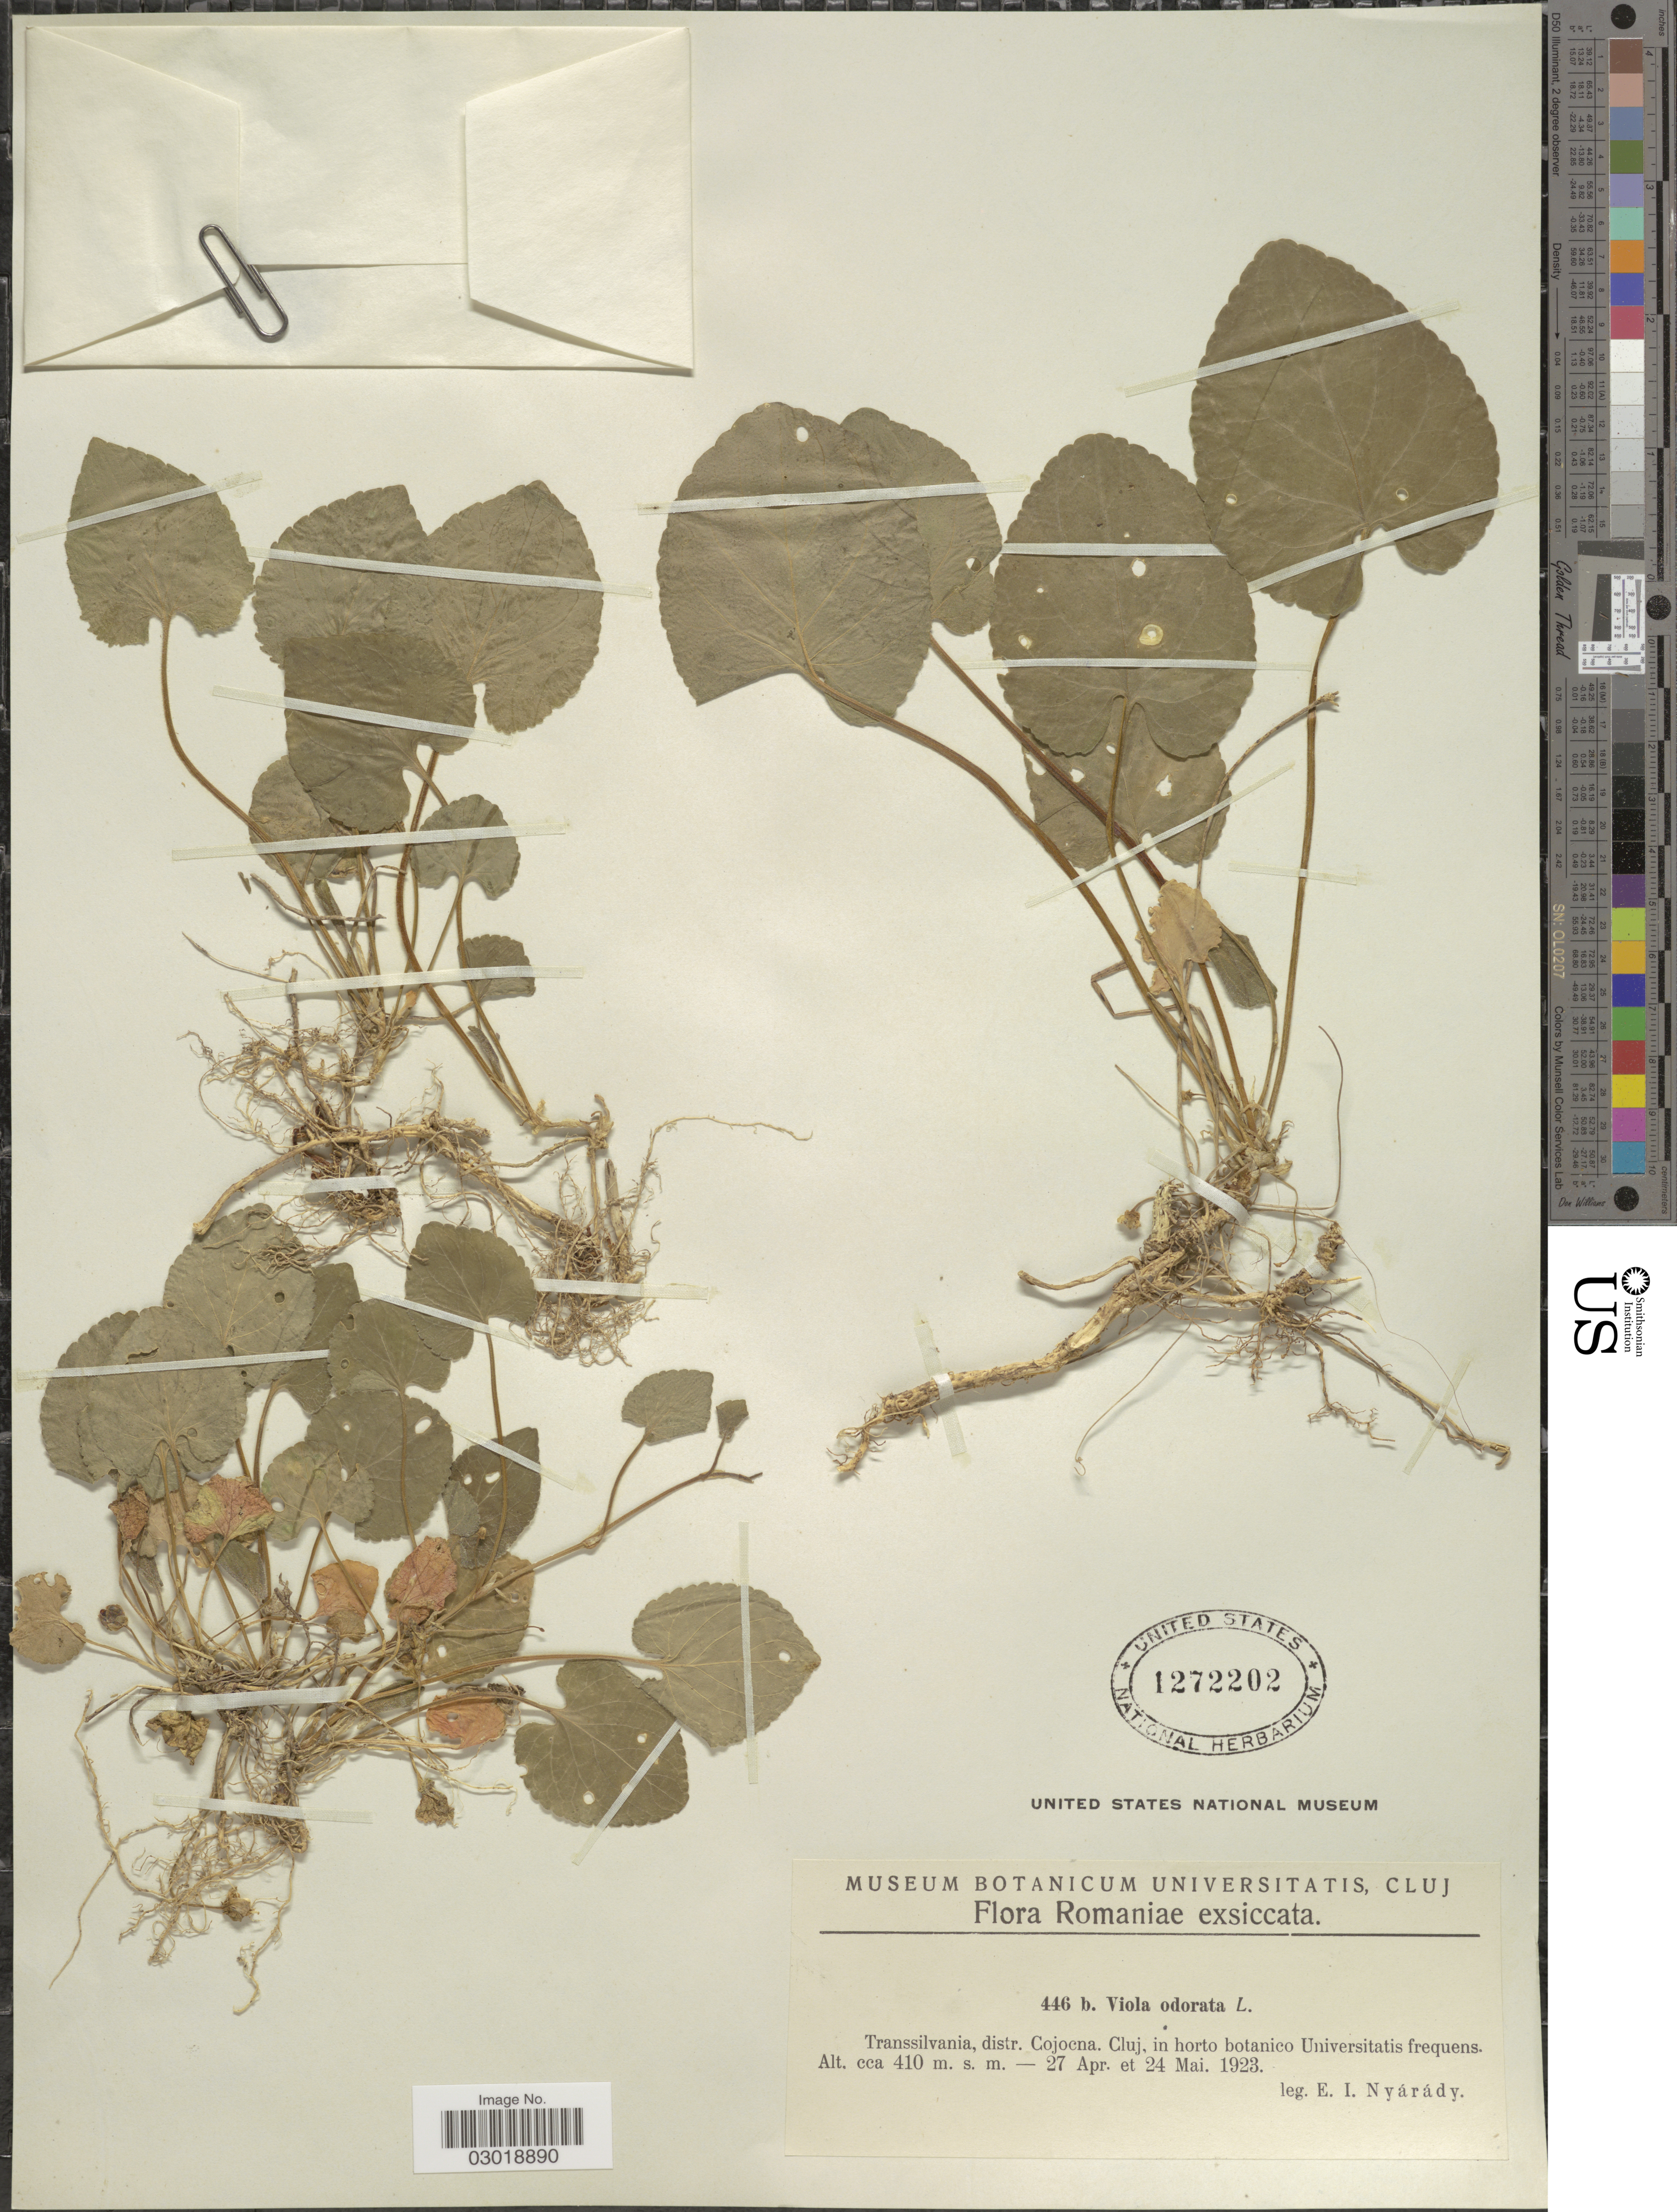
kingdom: Plantae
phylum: Tracheophyta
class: Magnoliopsida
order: Malpighiales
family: Violaceae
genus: Viola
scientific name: Viola odorata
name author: L.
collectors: E. Nyárády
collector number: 446b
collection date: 1923-04-27/1923-05-24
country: Romania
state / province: Cluj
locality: Transsilvania, distr. Cojocna. Cluj, in horto botanico Universitatis frequens.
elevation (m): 410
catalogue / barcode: US 1272202